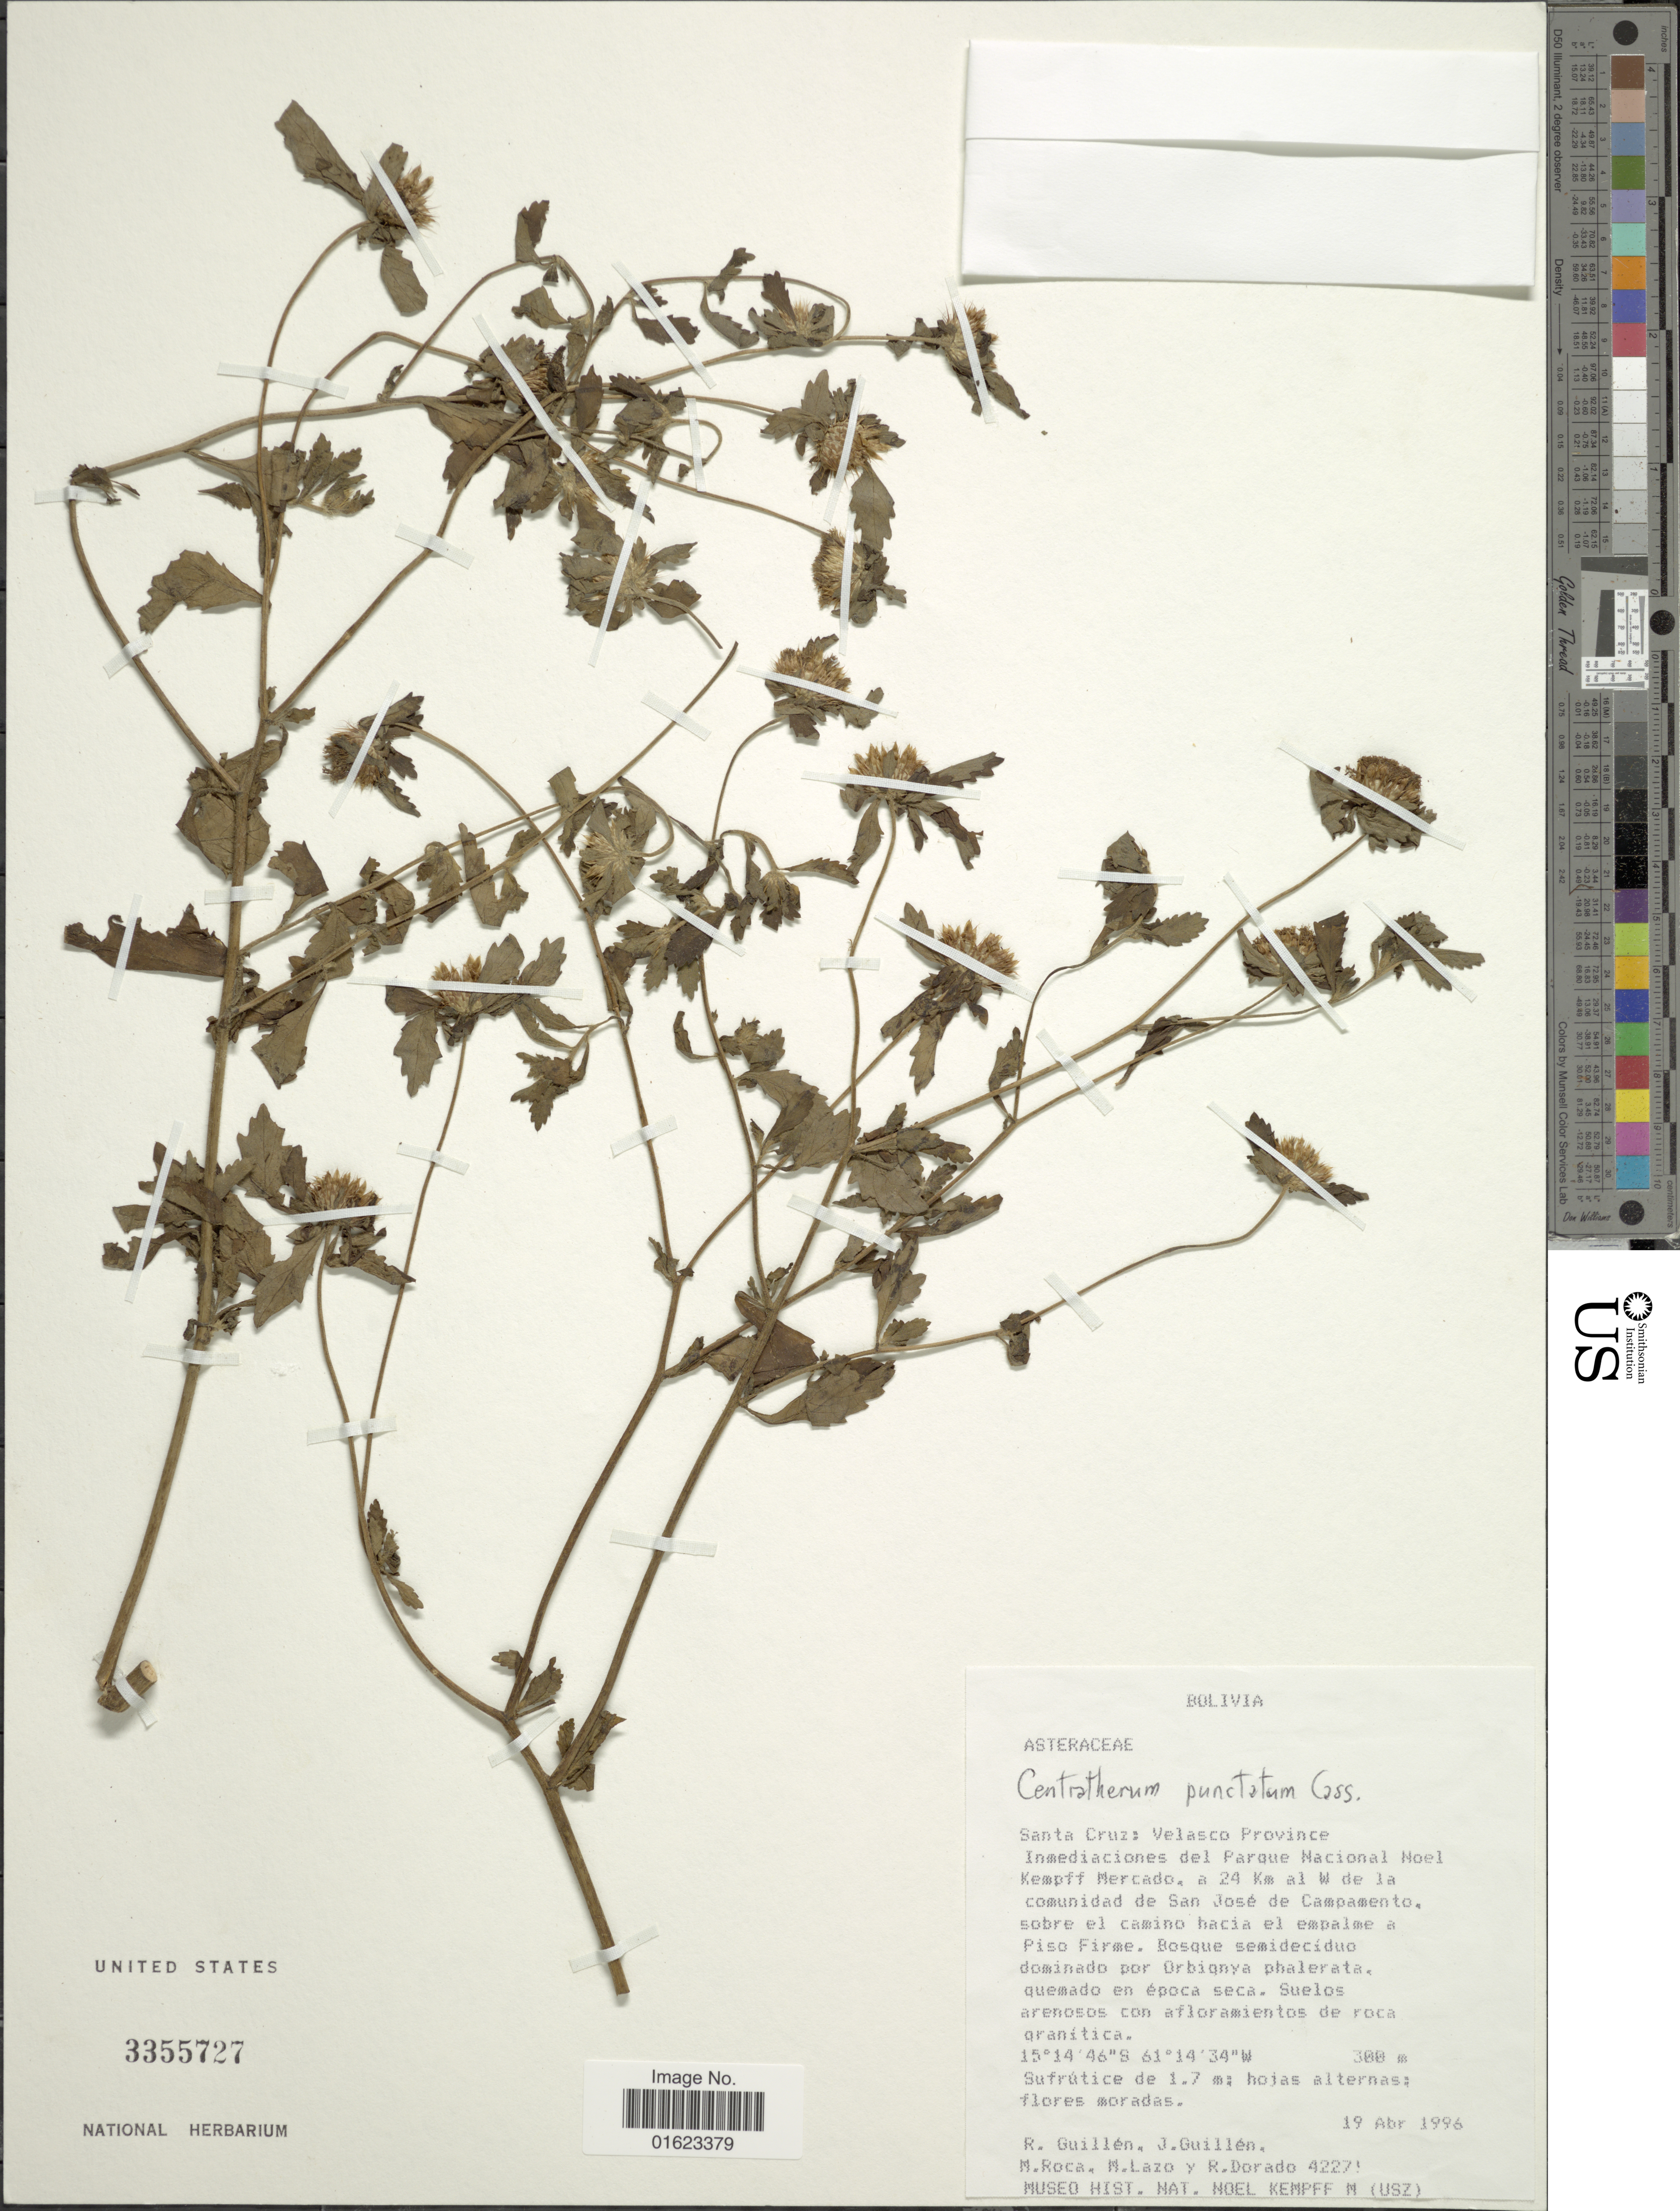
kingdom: Plantae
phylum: Tracheophyta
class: Magnoliopsida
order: Asterales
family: Asteraceae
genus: Centratherum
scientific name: Centratherum punctatum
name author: Cass.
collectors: R. Guillen, J. Guillén, M. Roca, M. Lazo & R. Dorado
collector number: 4227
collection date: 1996-04-19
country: Bolivia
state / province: Santa Cruz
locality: Bolivia. Santa Cruz: Velasco Province. Inmediaciones del Parque Nacional Noel Kempff Mercado, a 24 Km al W de la comunidad de San Jose de Campamento.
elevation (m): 300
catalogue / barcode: US 3355727